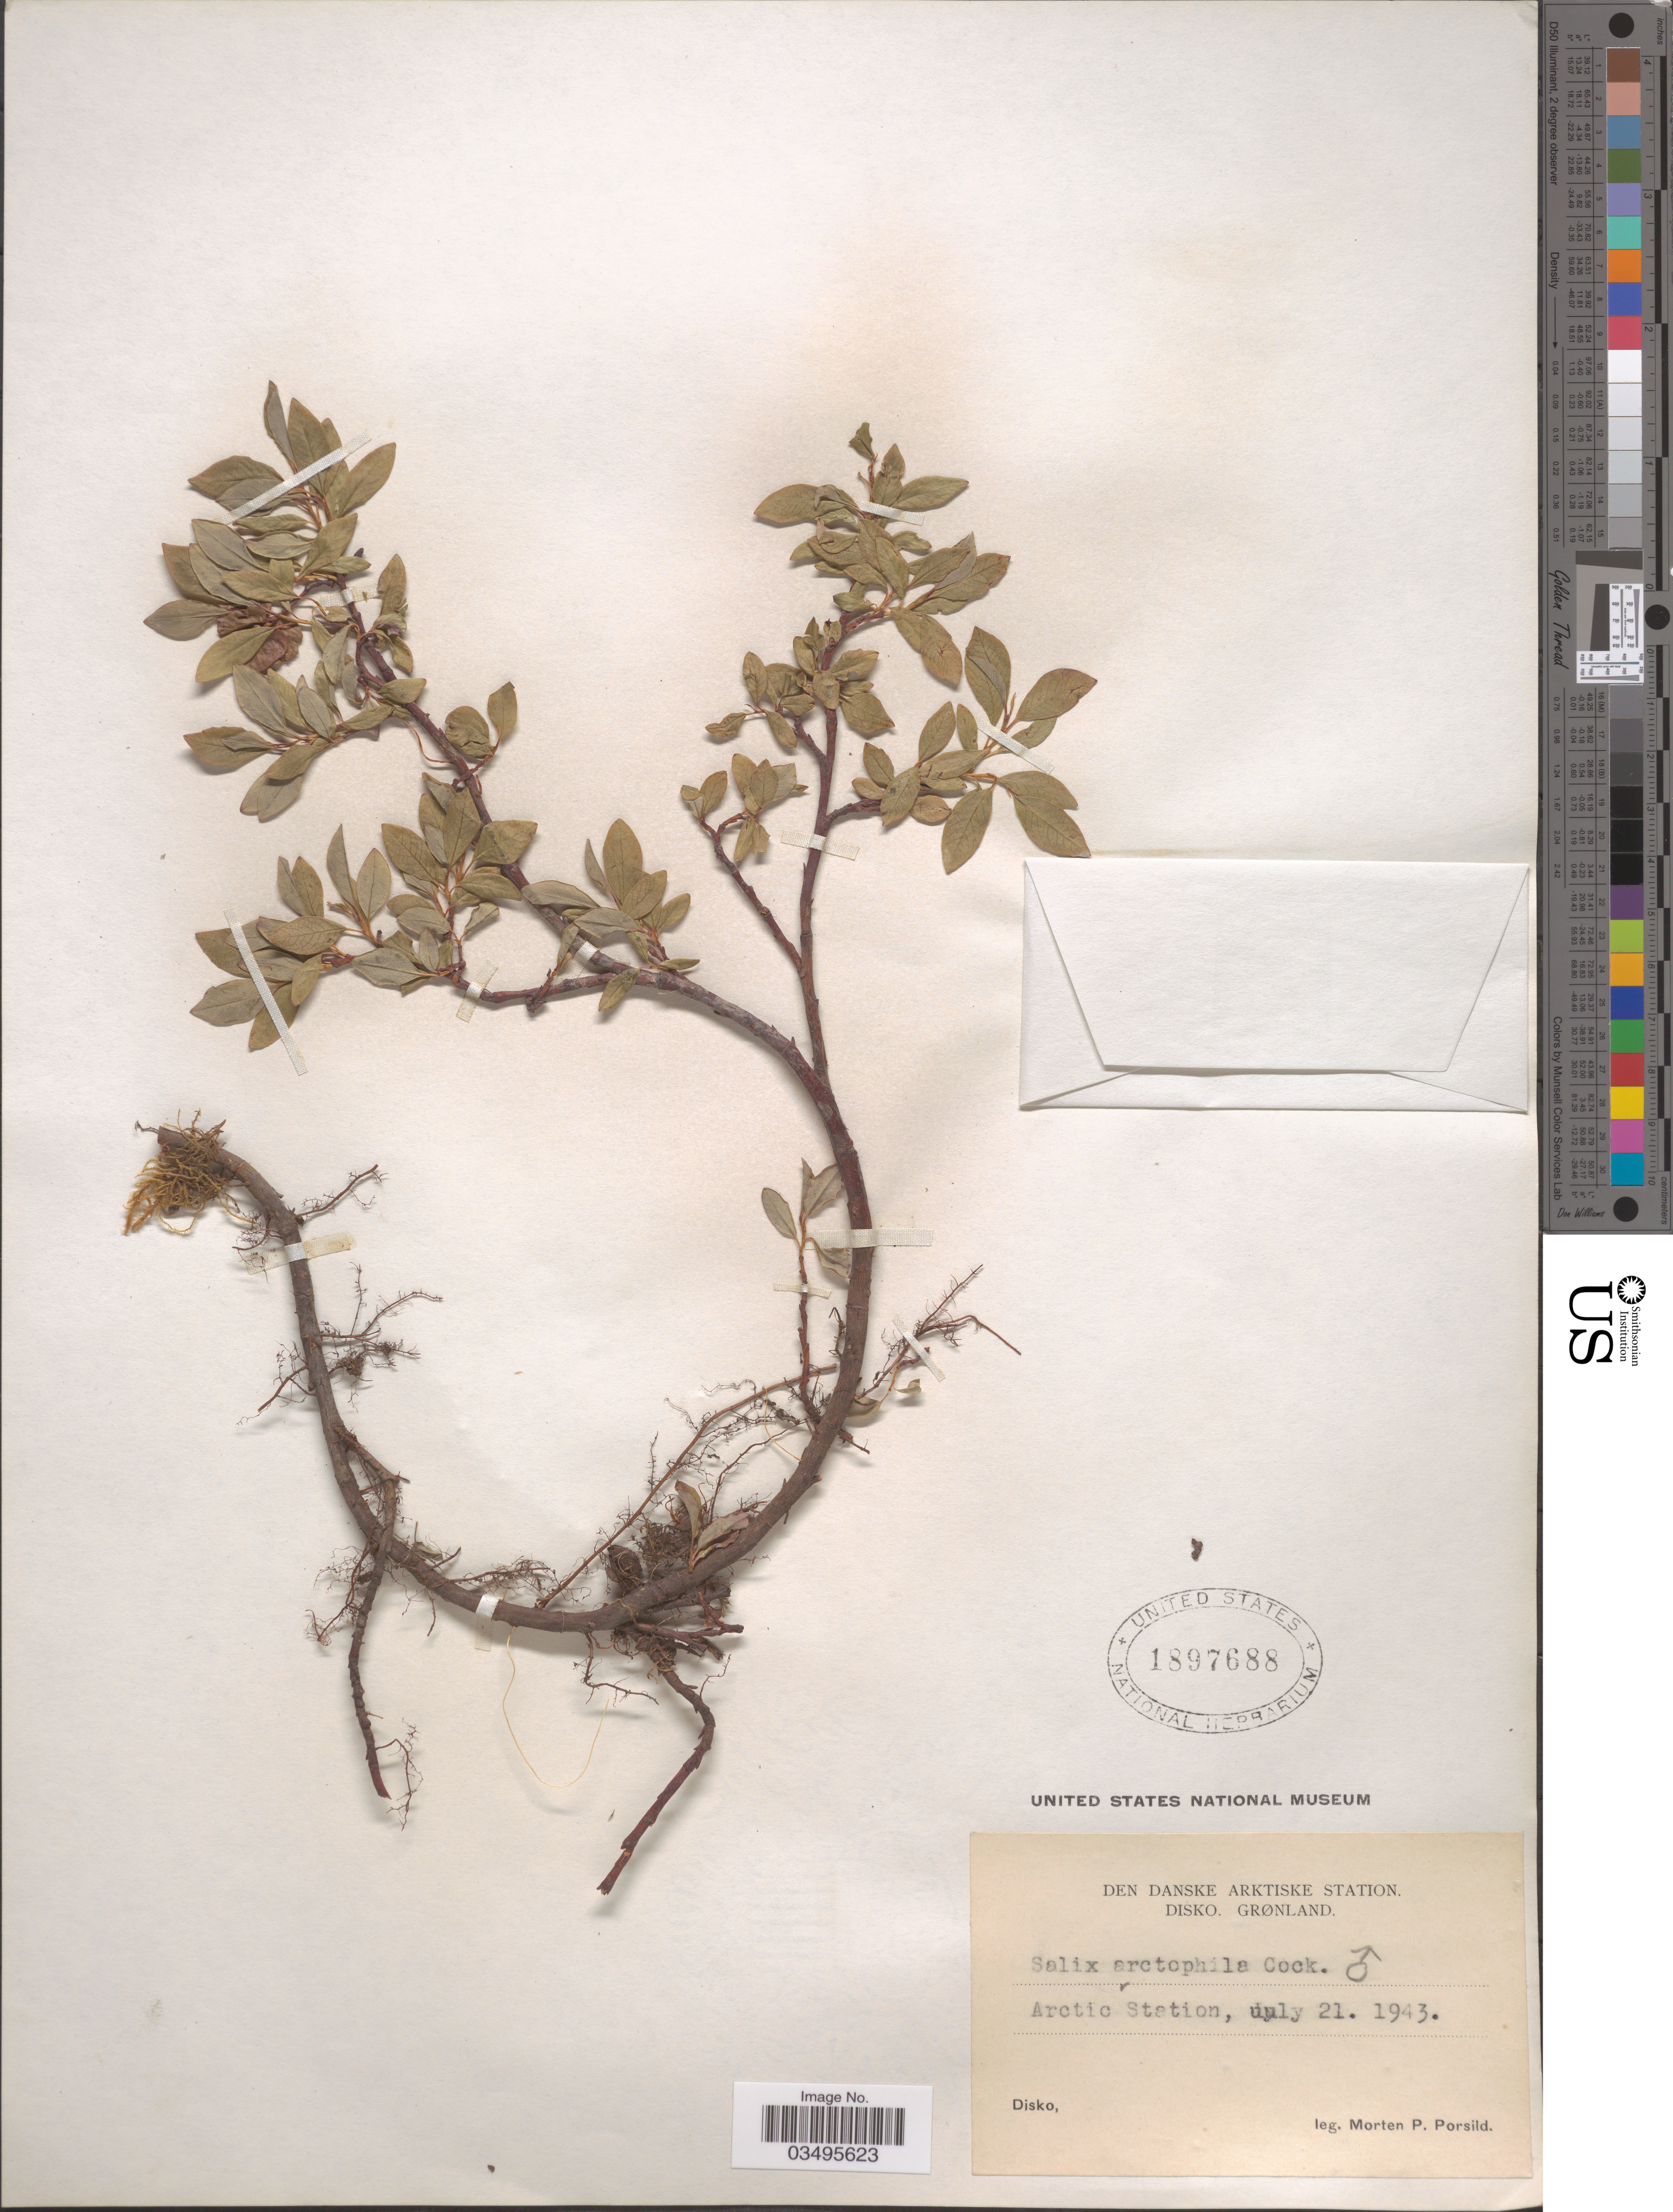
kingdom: Plantae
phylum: Tracheophyta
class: Magnoliopsida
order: Malpighiales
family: Salicaceae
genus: Salix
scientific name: Salix arctophila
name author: Cockerell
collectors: M. P. Porsild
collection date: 1943-07-21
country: Greenland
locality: Den Danske Arktiske Station. Disko. Grønland. Arctic Station. Disko.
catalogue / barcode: US 1897688